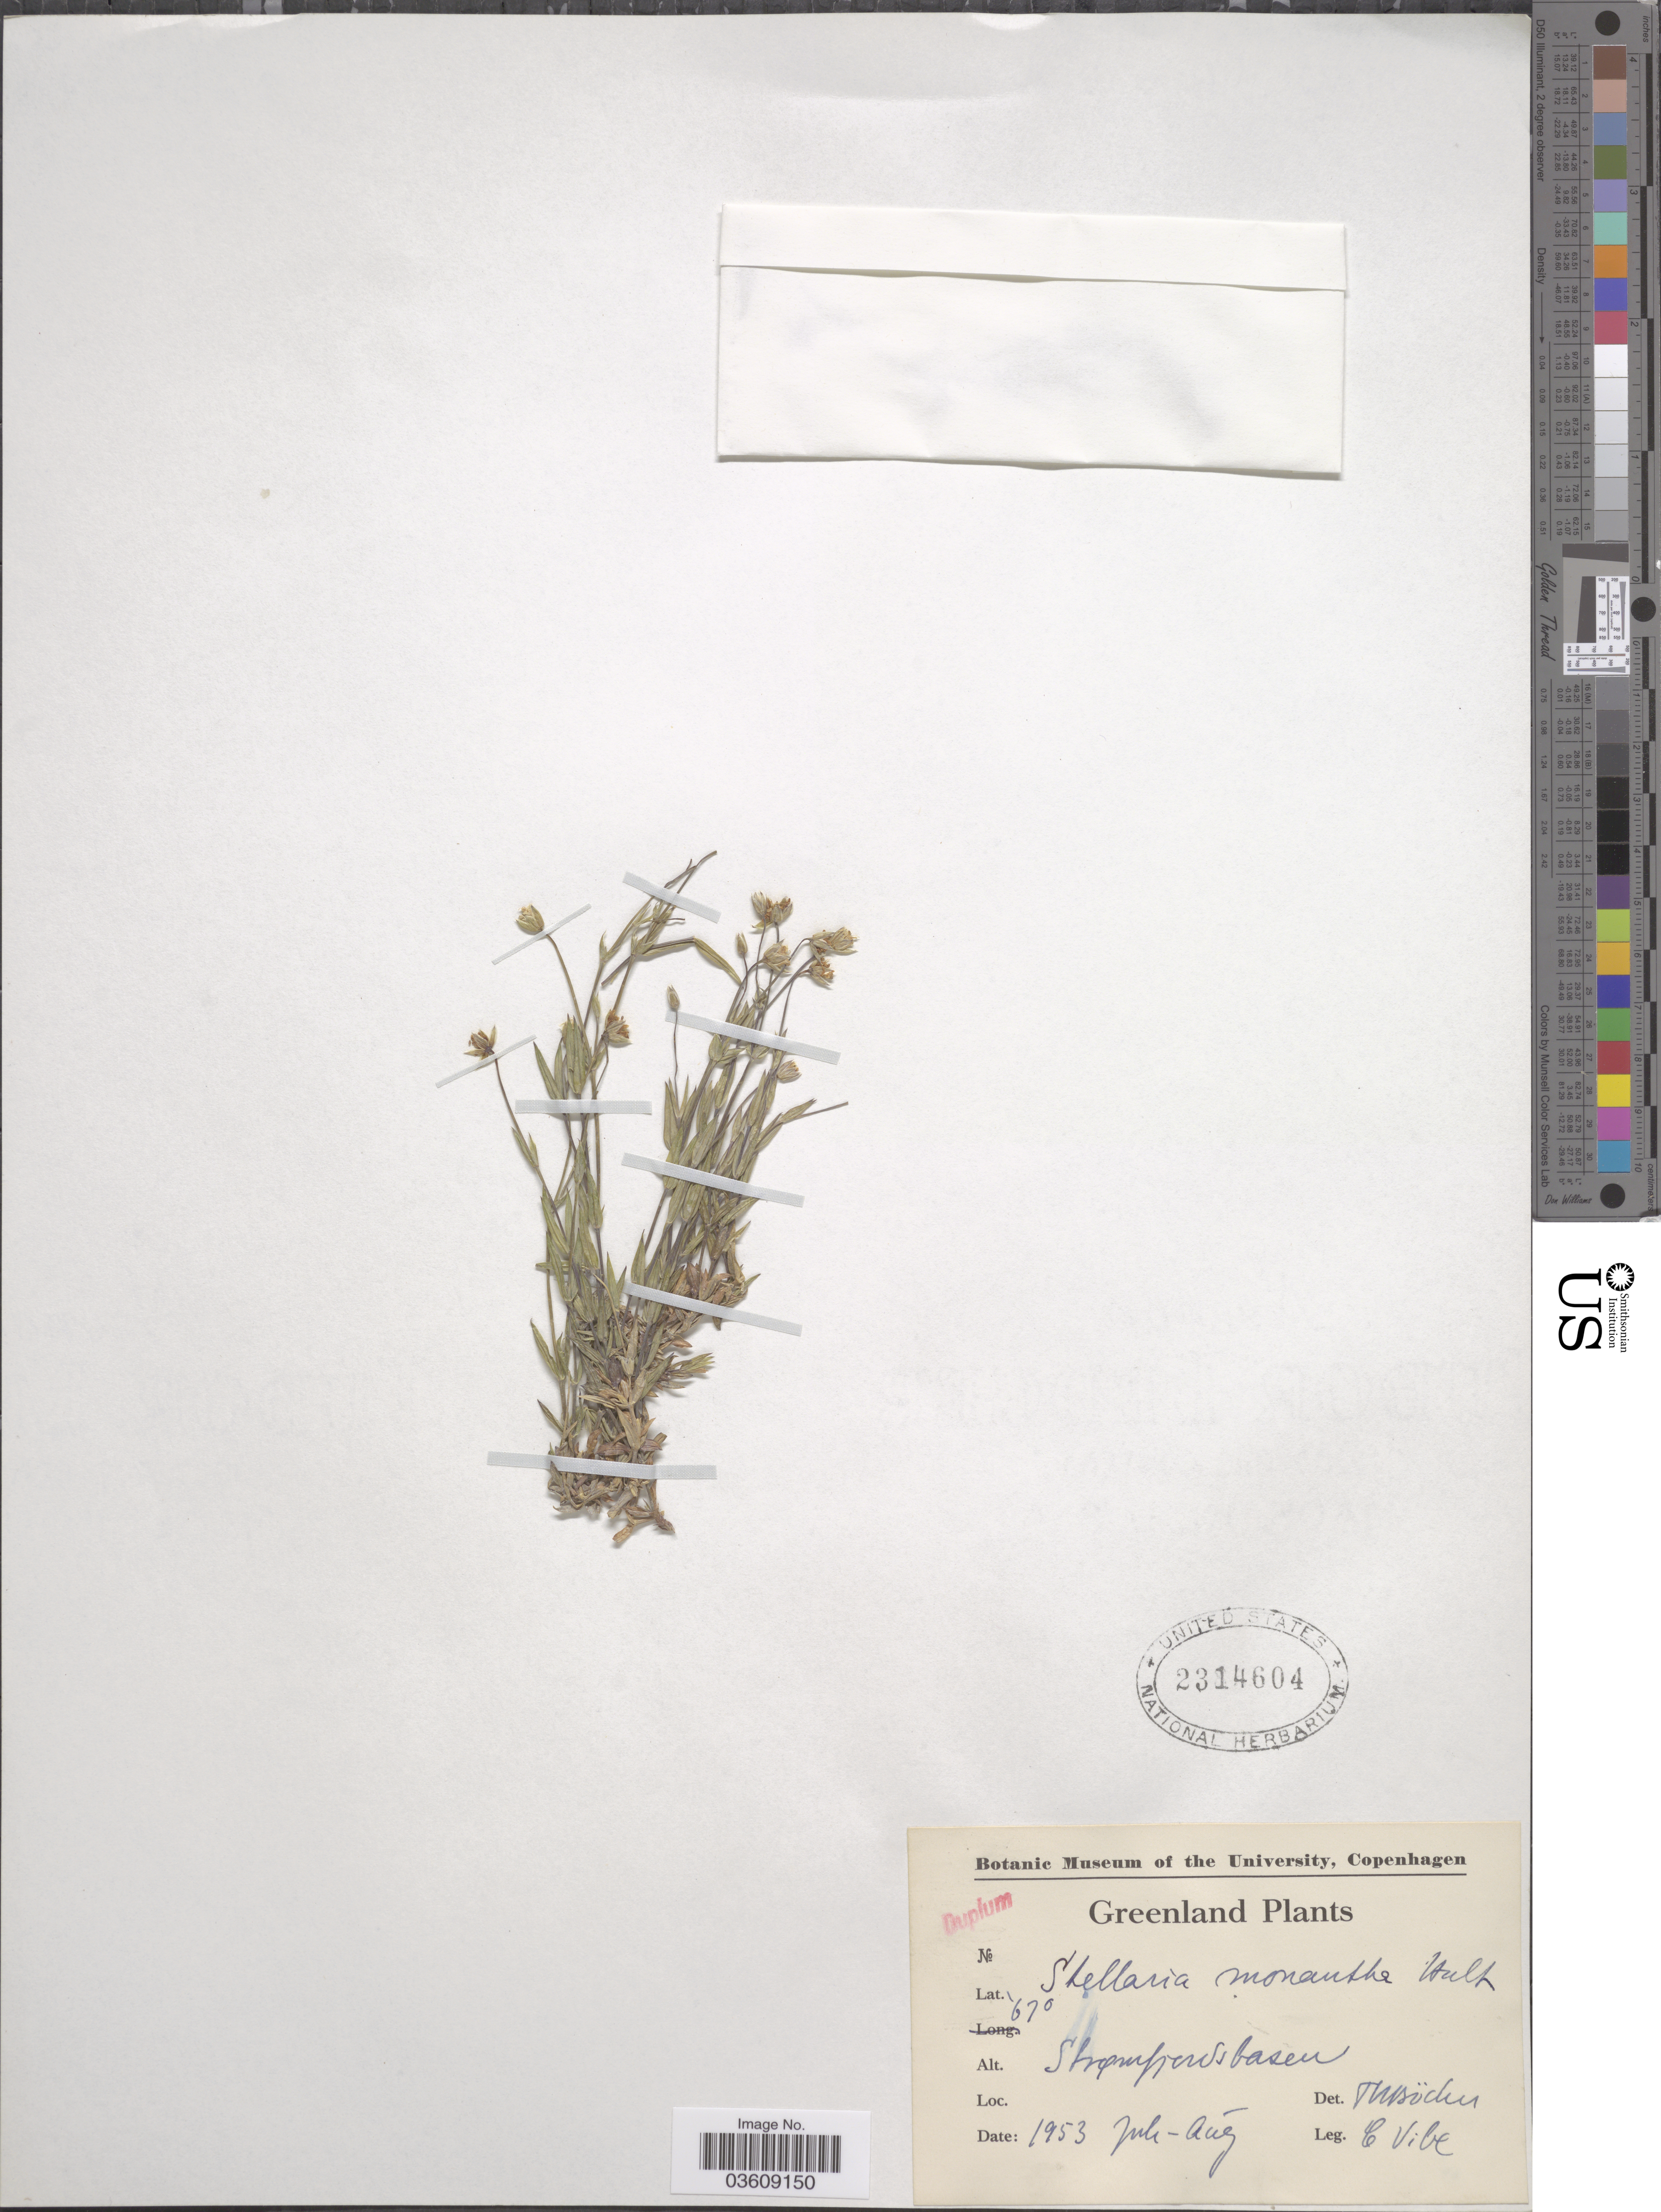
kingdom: Plantae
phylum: Tracheophyta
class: Magnoliopsida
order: Caryophyllales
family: Caryophyllaceae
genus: Stellaria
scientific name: Stellaria monantha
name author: Hultén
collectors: C. Vibe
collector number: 670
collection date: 1953-07/1953-08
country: Greenland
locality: Strømfjordsbasen.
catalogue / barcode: US 2314604